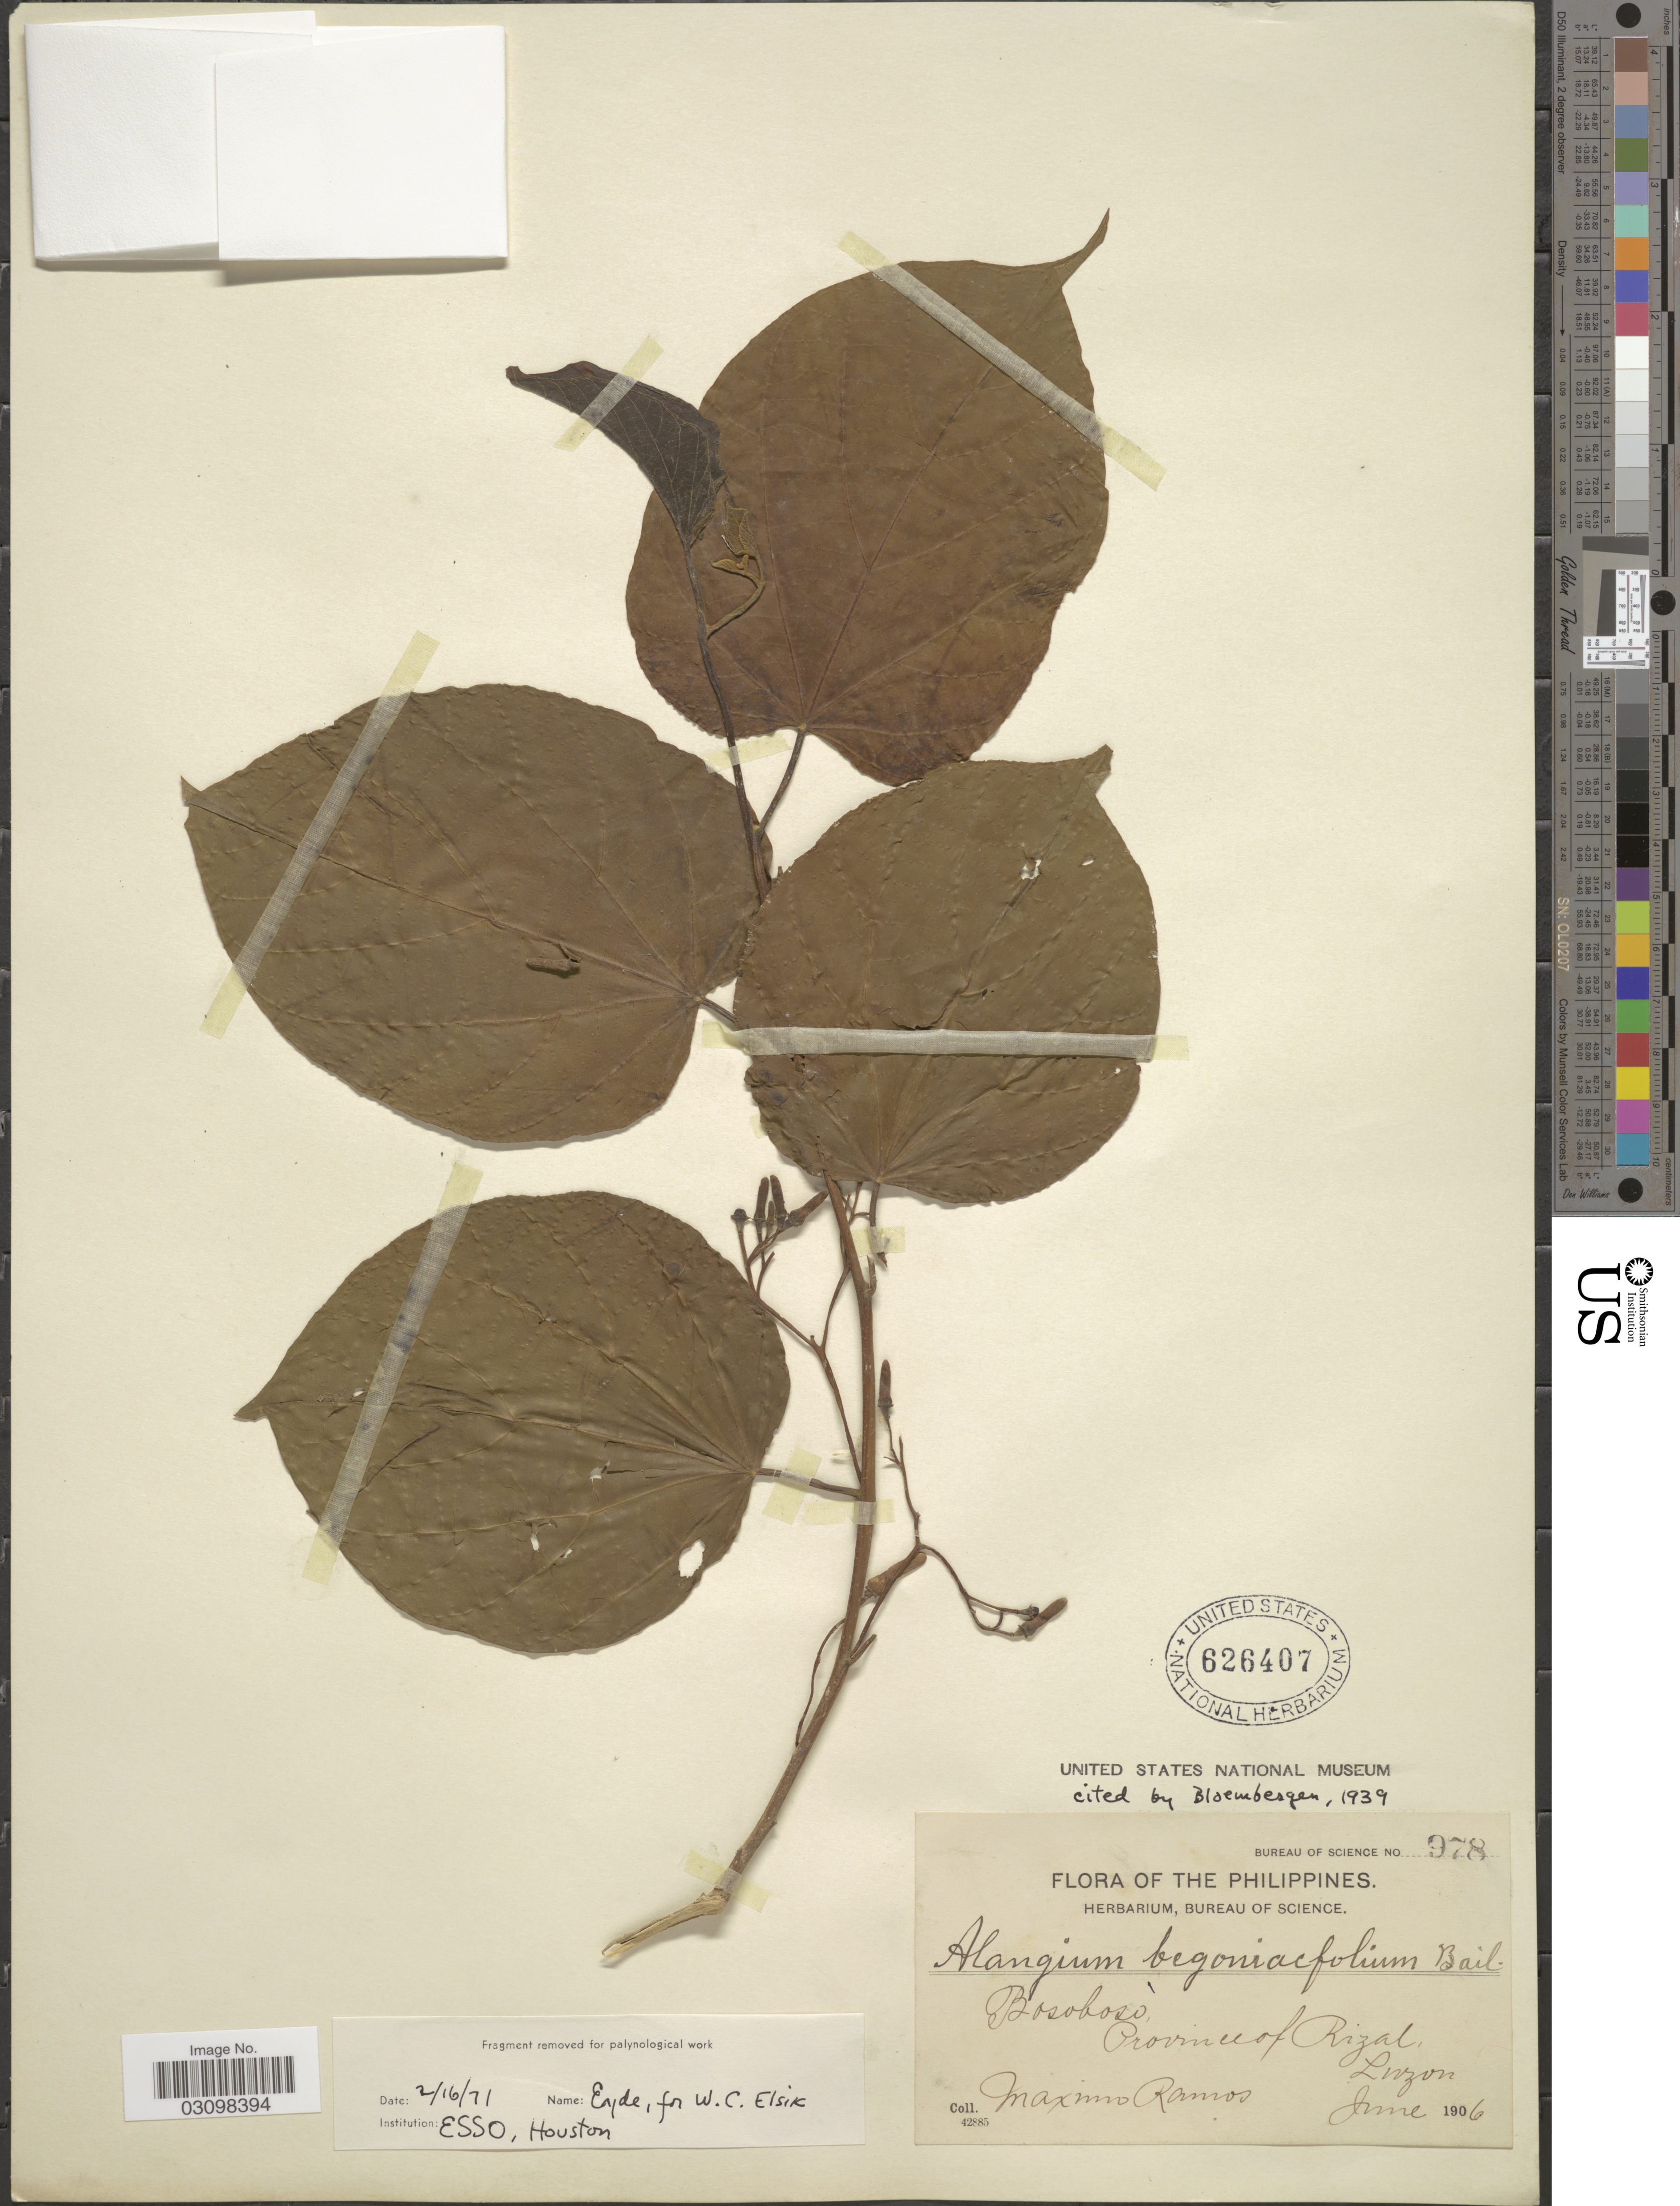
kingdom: Plantae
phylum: Tracheophyta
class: Magnoliopsida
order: Cornales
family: Cornaceae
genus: Alangium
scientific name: Alangium begoniifolium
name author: (Roxb.) Baill.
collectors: M. Ramos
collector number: Bureau of Science 978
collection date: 1906-06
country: Philippines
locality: Bosoboso, Rizal Prov., Luzon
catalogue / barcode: US 626407